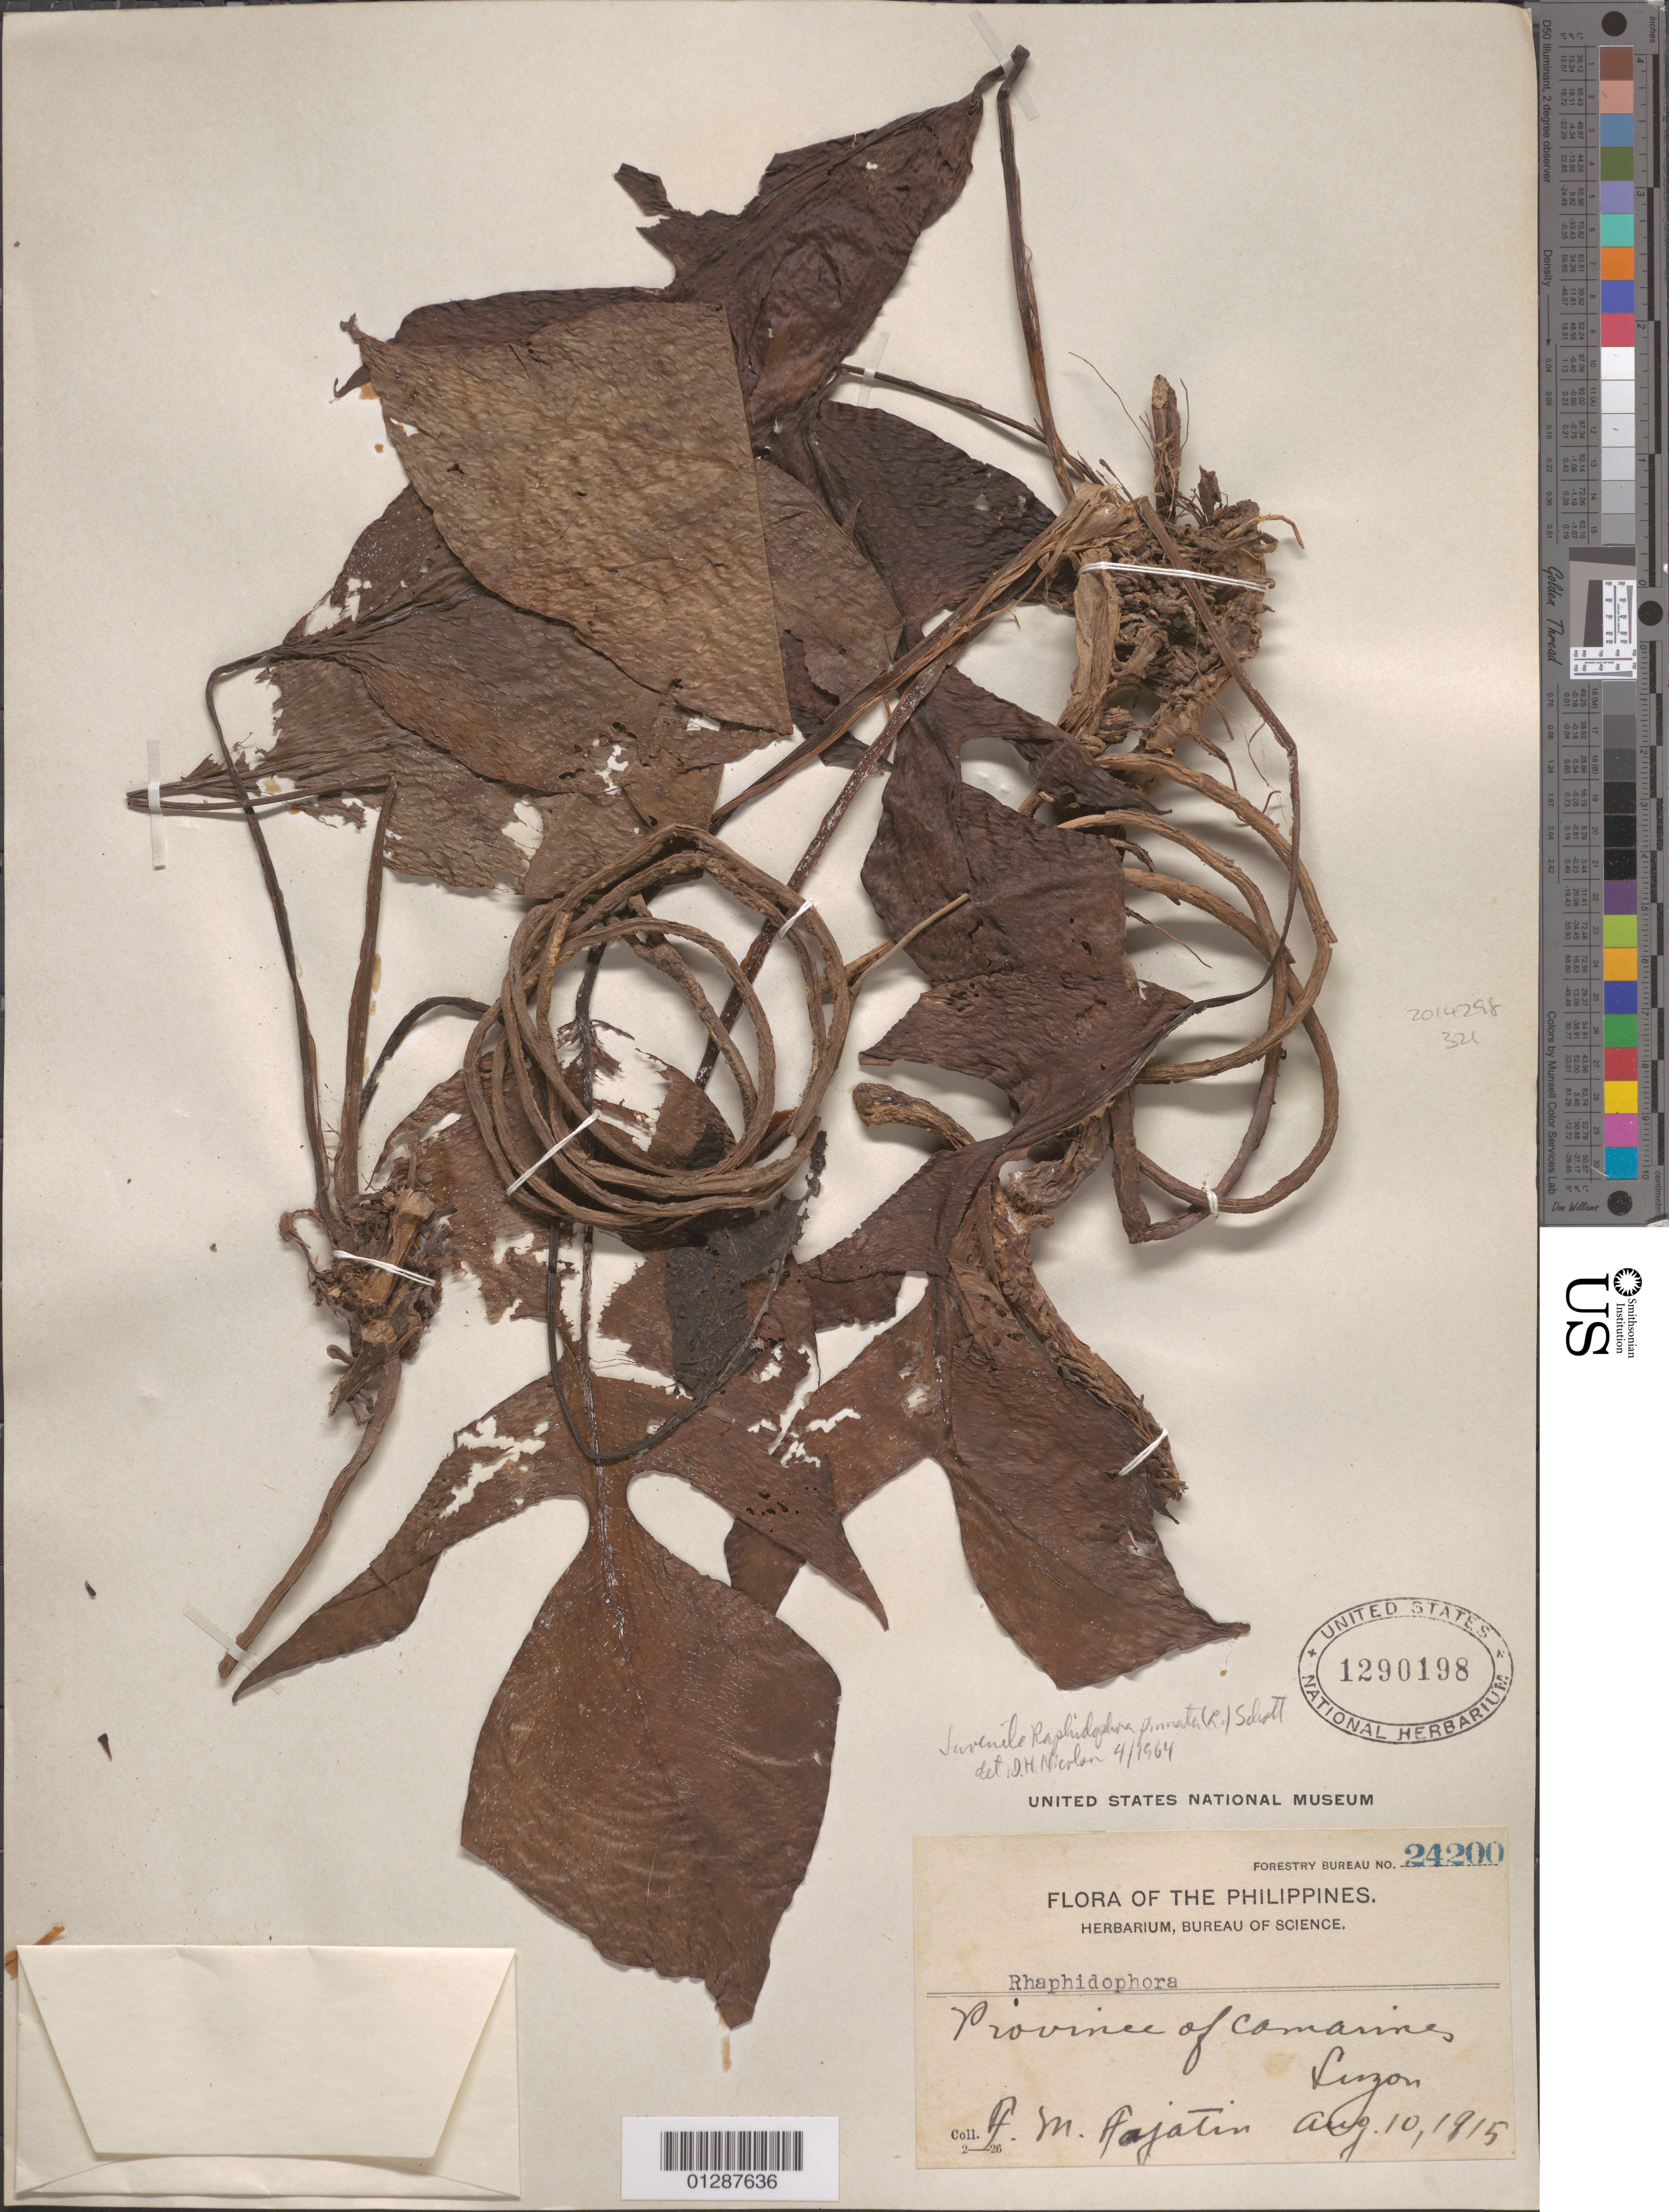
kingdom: Plantae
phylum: Tracheophyta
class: Liliopsida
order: Alismatales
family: Araceae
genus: Epipremnum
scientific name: Epipremnum pinnatum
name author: (L.) Engl.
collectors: F. Fajatin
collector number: Forestry Bureau 24200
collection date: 1915-08-10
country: Philippines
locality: Province of Camarines, Luzon.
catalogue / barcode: US 1290198